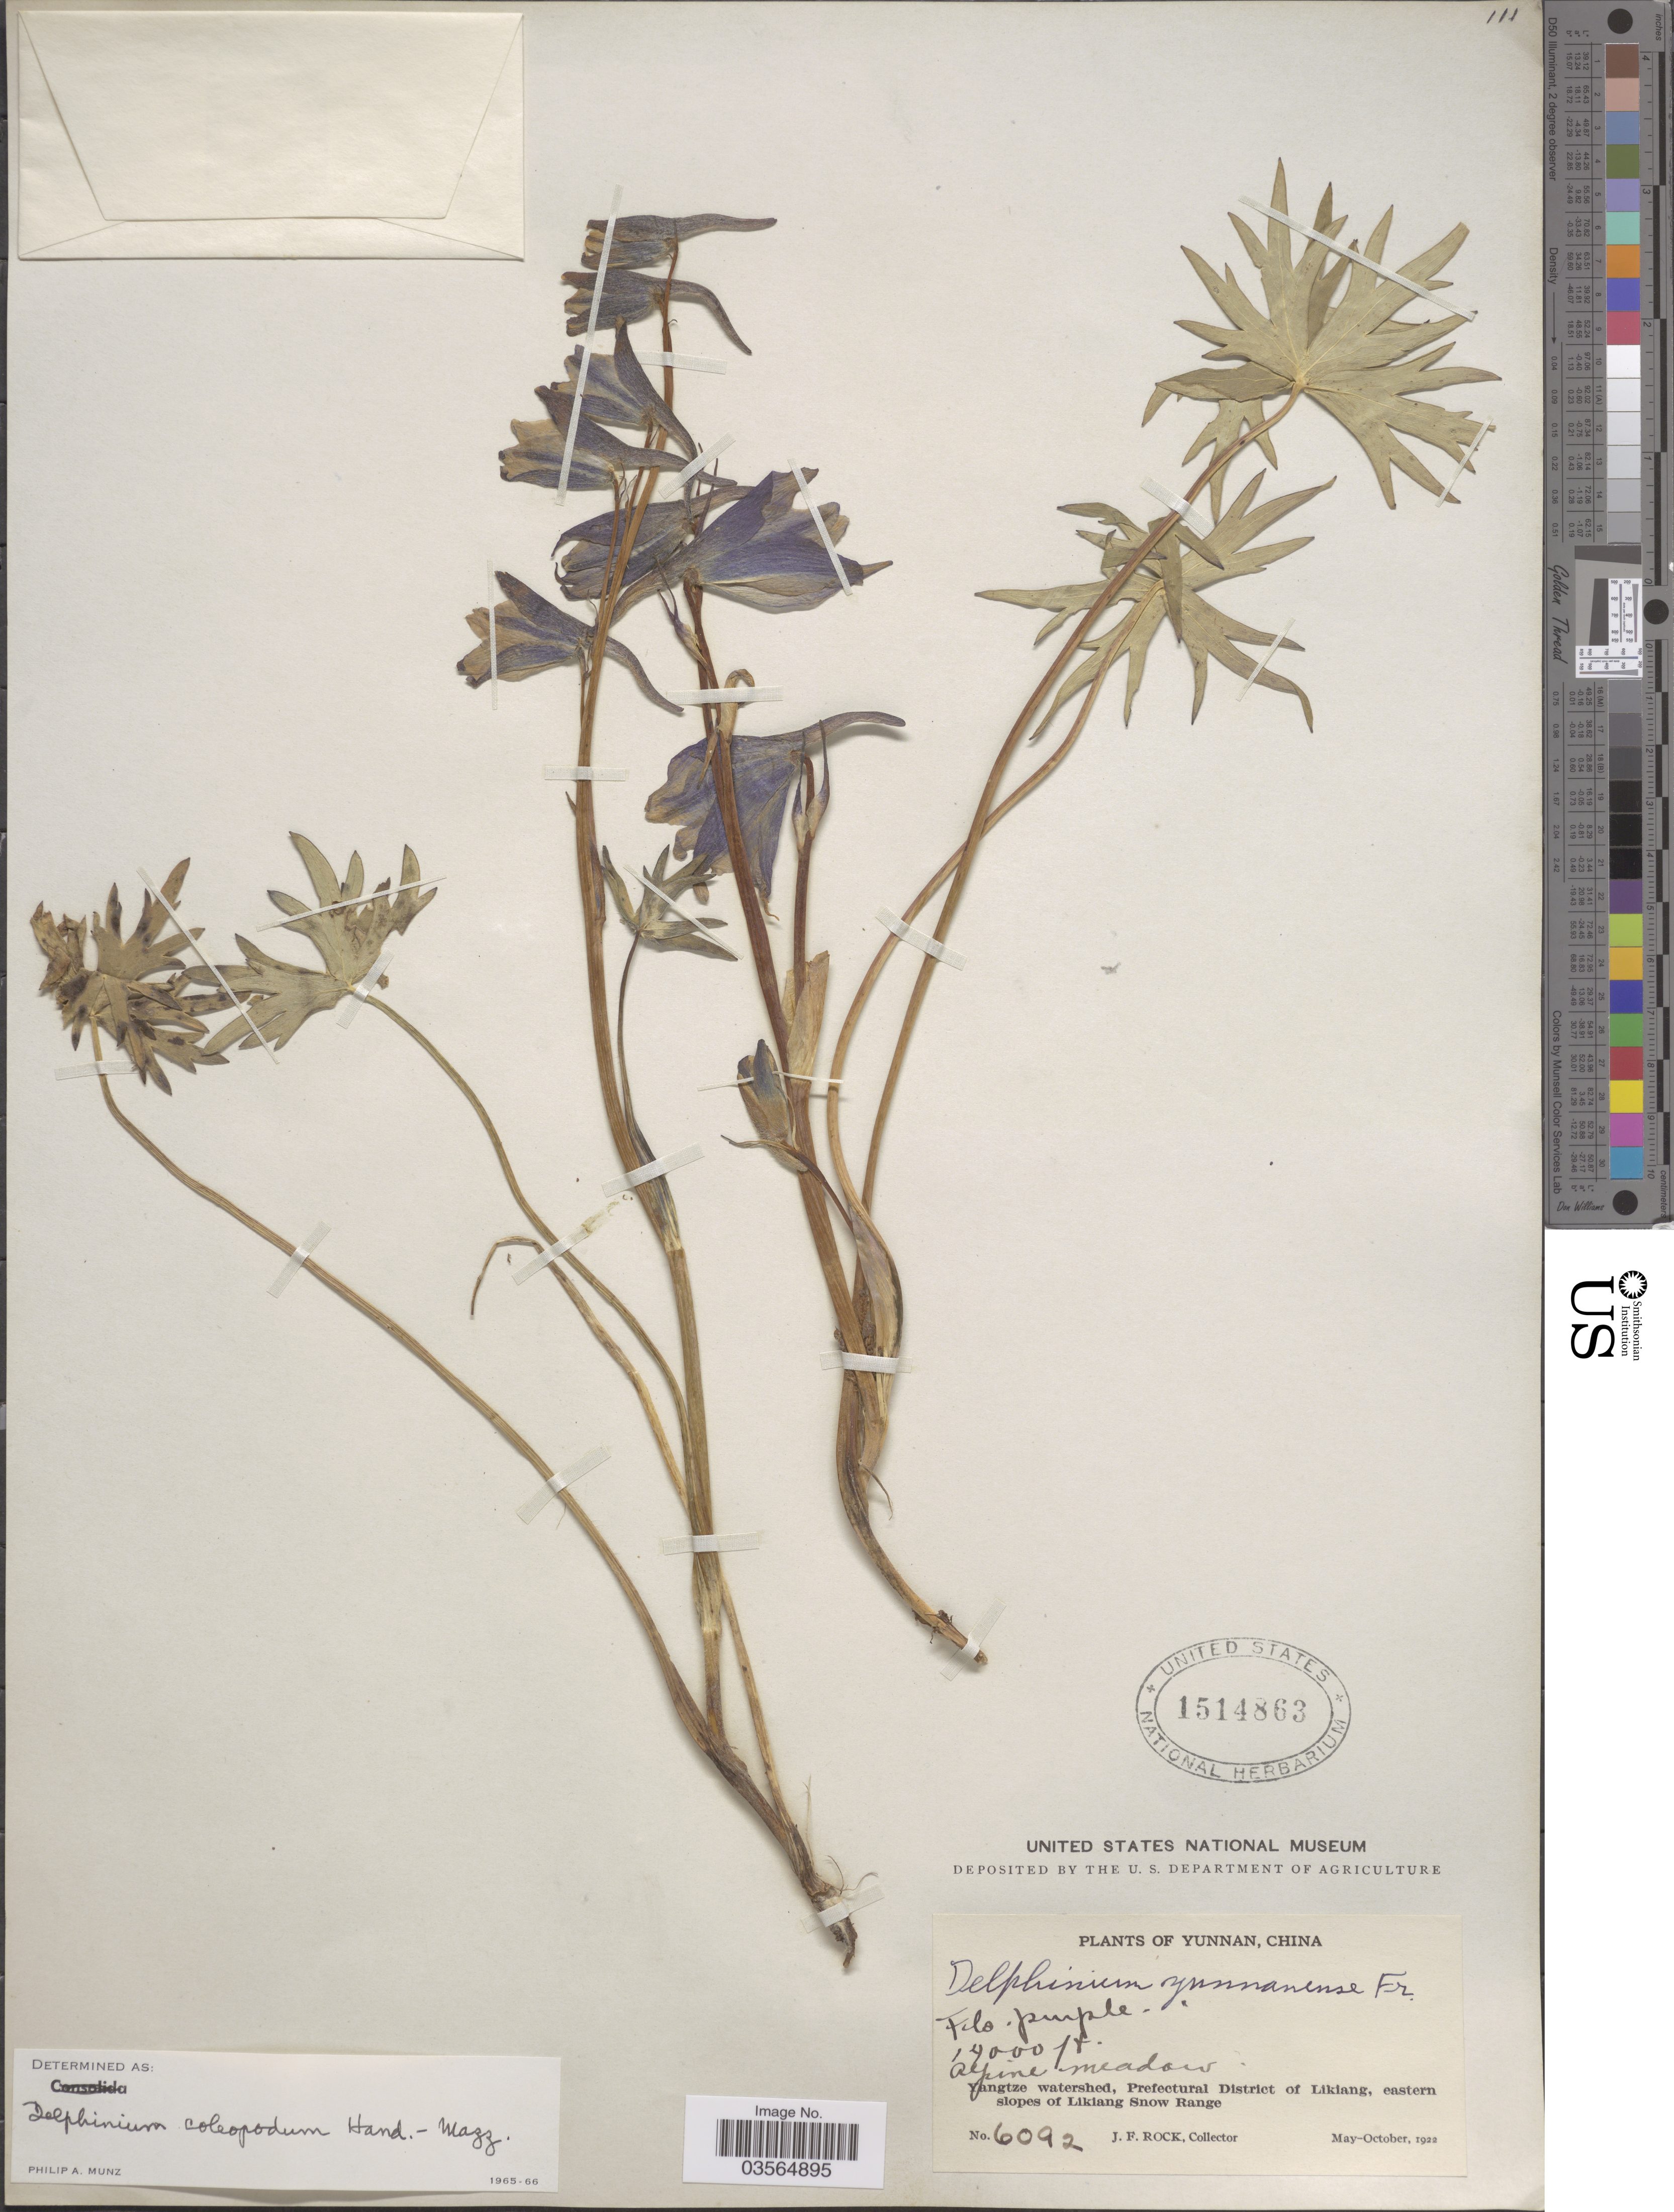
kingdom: Plantae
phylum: Tracheophyta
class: Magnoliopsida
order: Ranunculales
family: Ranunculaceae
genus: Delphinium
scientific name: Delphinium coleopodum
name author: Hand.-Mazz.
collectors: J. Rock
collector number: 6092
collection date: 1922-05/1922-10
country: China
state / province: Yunnan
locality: Alpine meadow. Yangtze watershed, Prefectural District of Likiang, eastern slopes of Likiang Snow Range.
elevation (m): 4267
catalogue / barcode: US 1514863